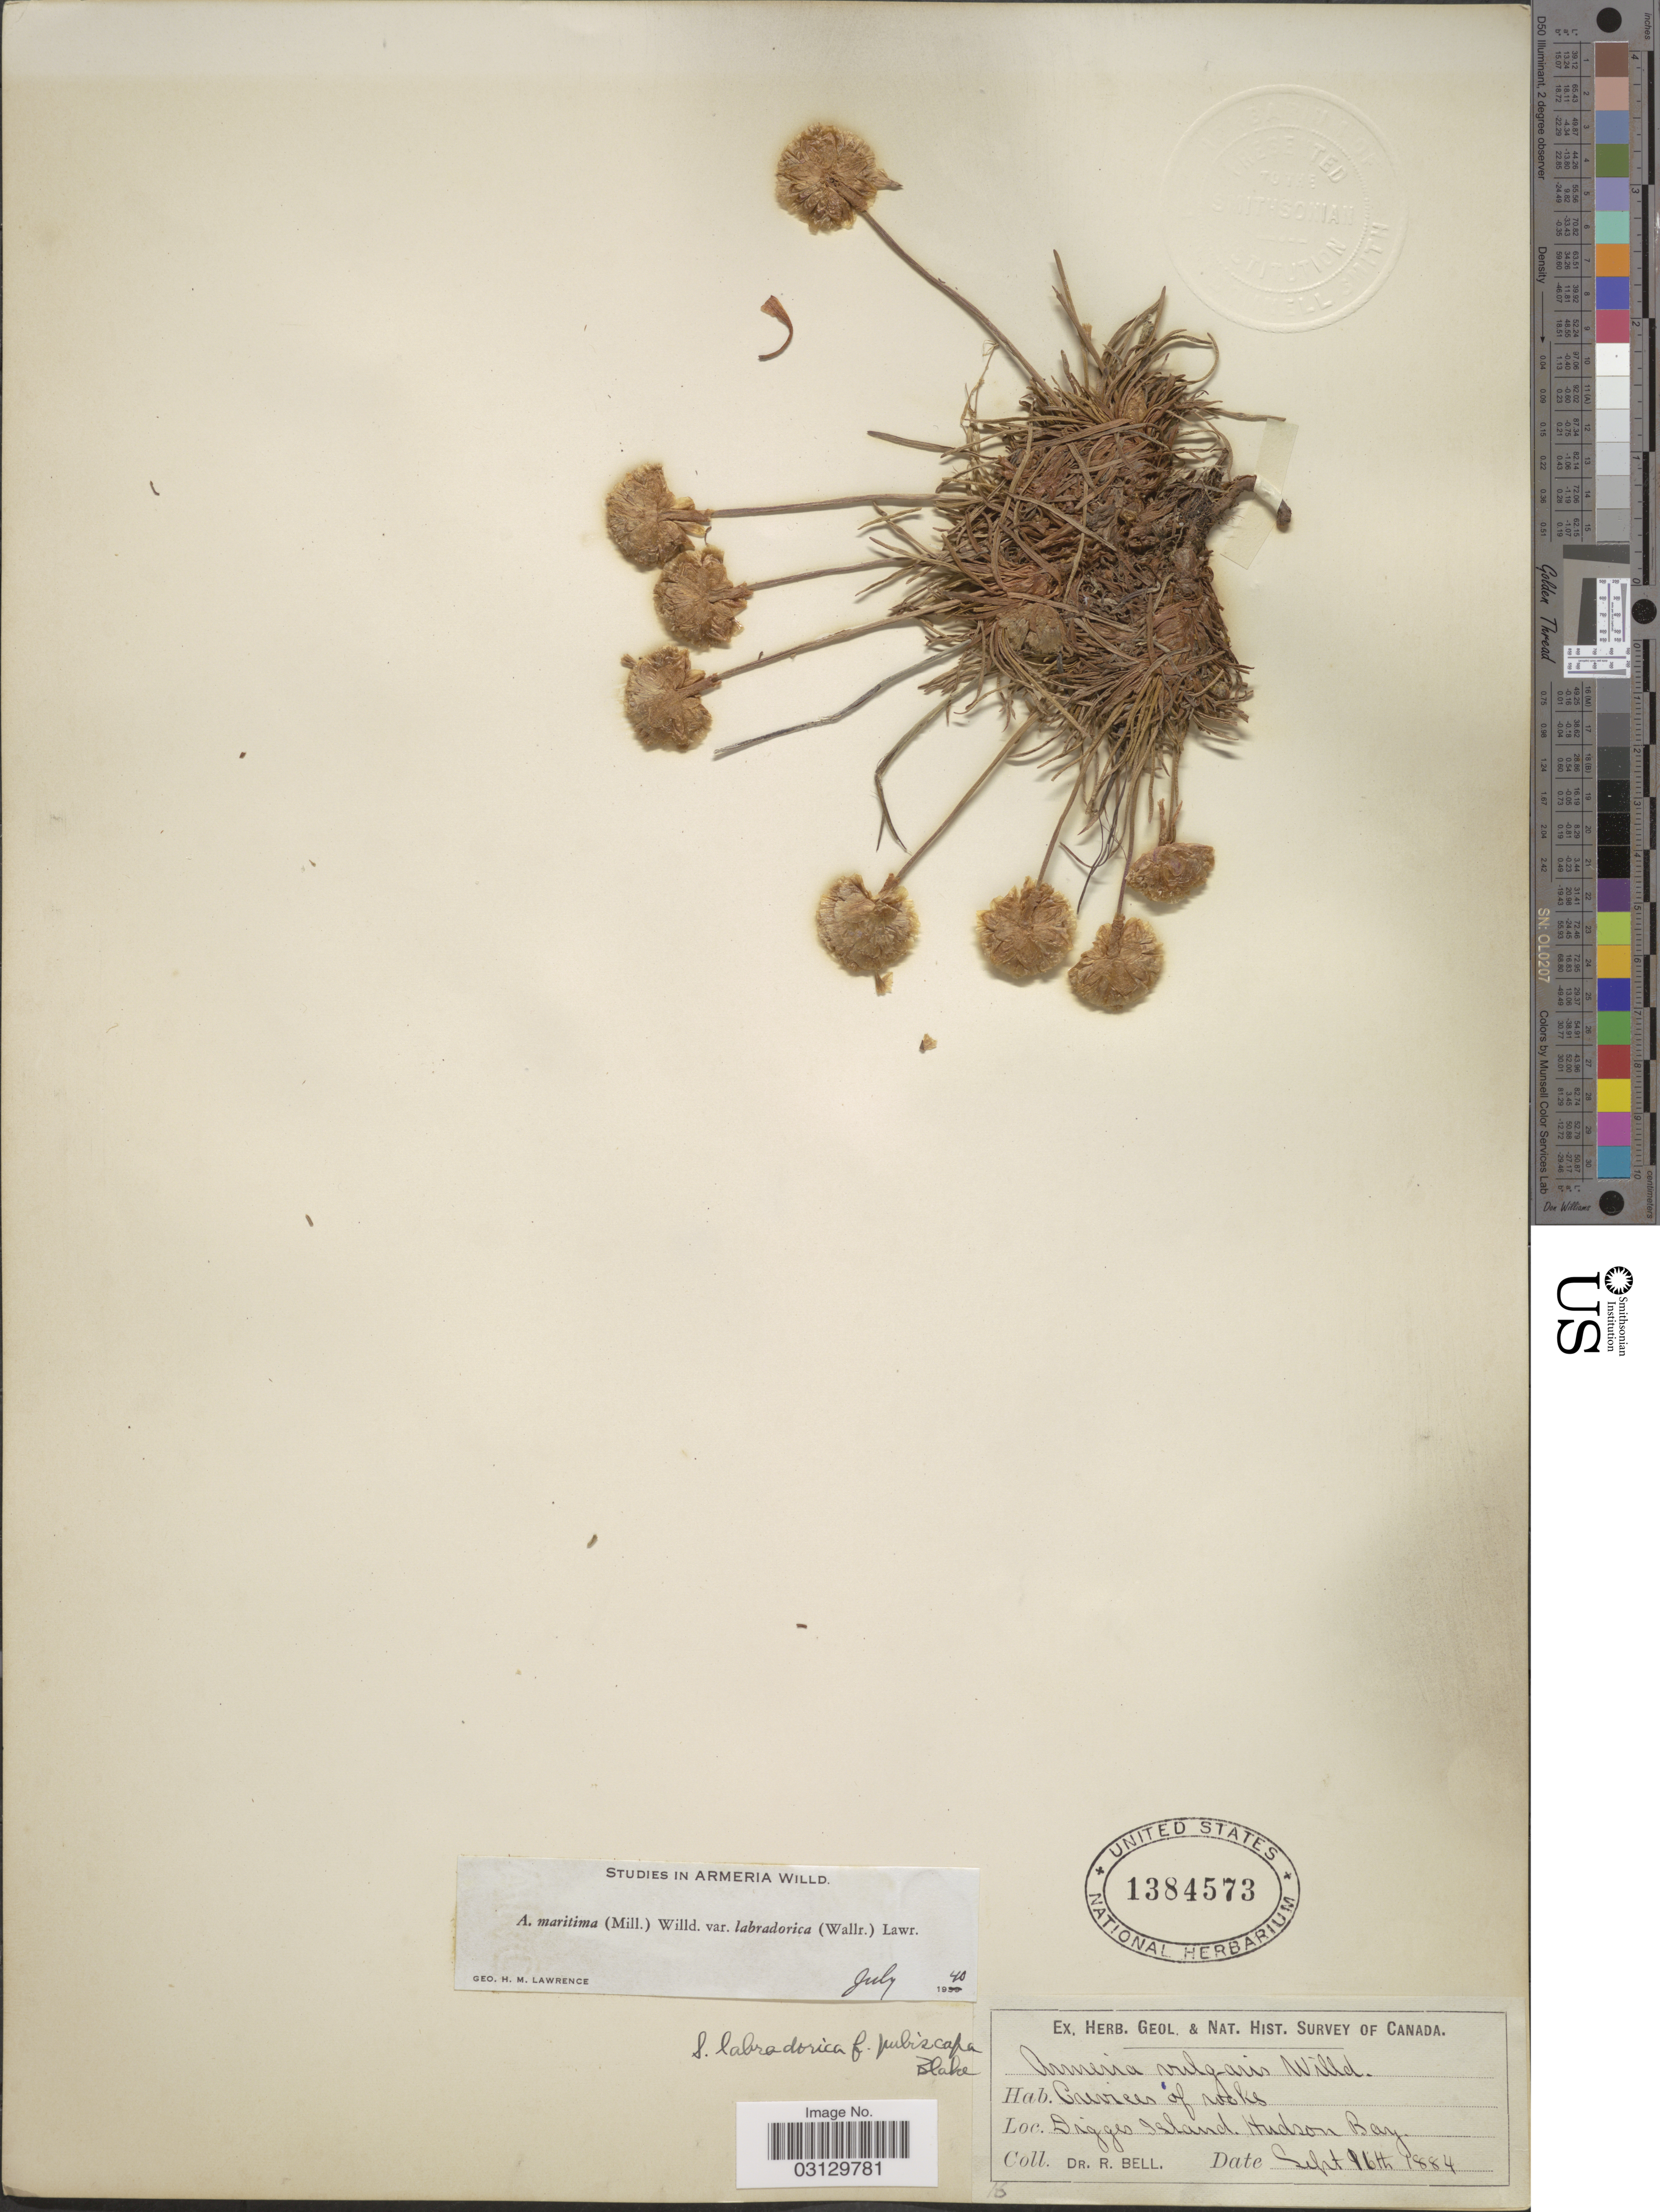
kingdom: Plantae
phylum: Tracheophyta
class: Magnoliopsida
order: Caryophyllales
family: Plumbaginaceae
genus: Armeria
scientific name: Armeria maritima subsp. sibirica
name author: (Turcz. ex Boiss.) Nyman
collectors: C. R. Bell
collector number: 16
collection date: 1884-09-16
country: Canada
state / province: Nunavut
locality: Digges Island. Hudson Bay.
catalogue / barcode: US 1384573